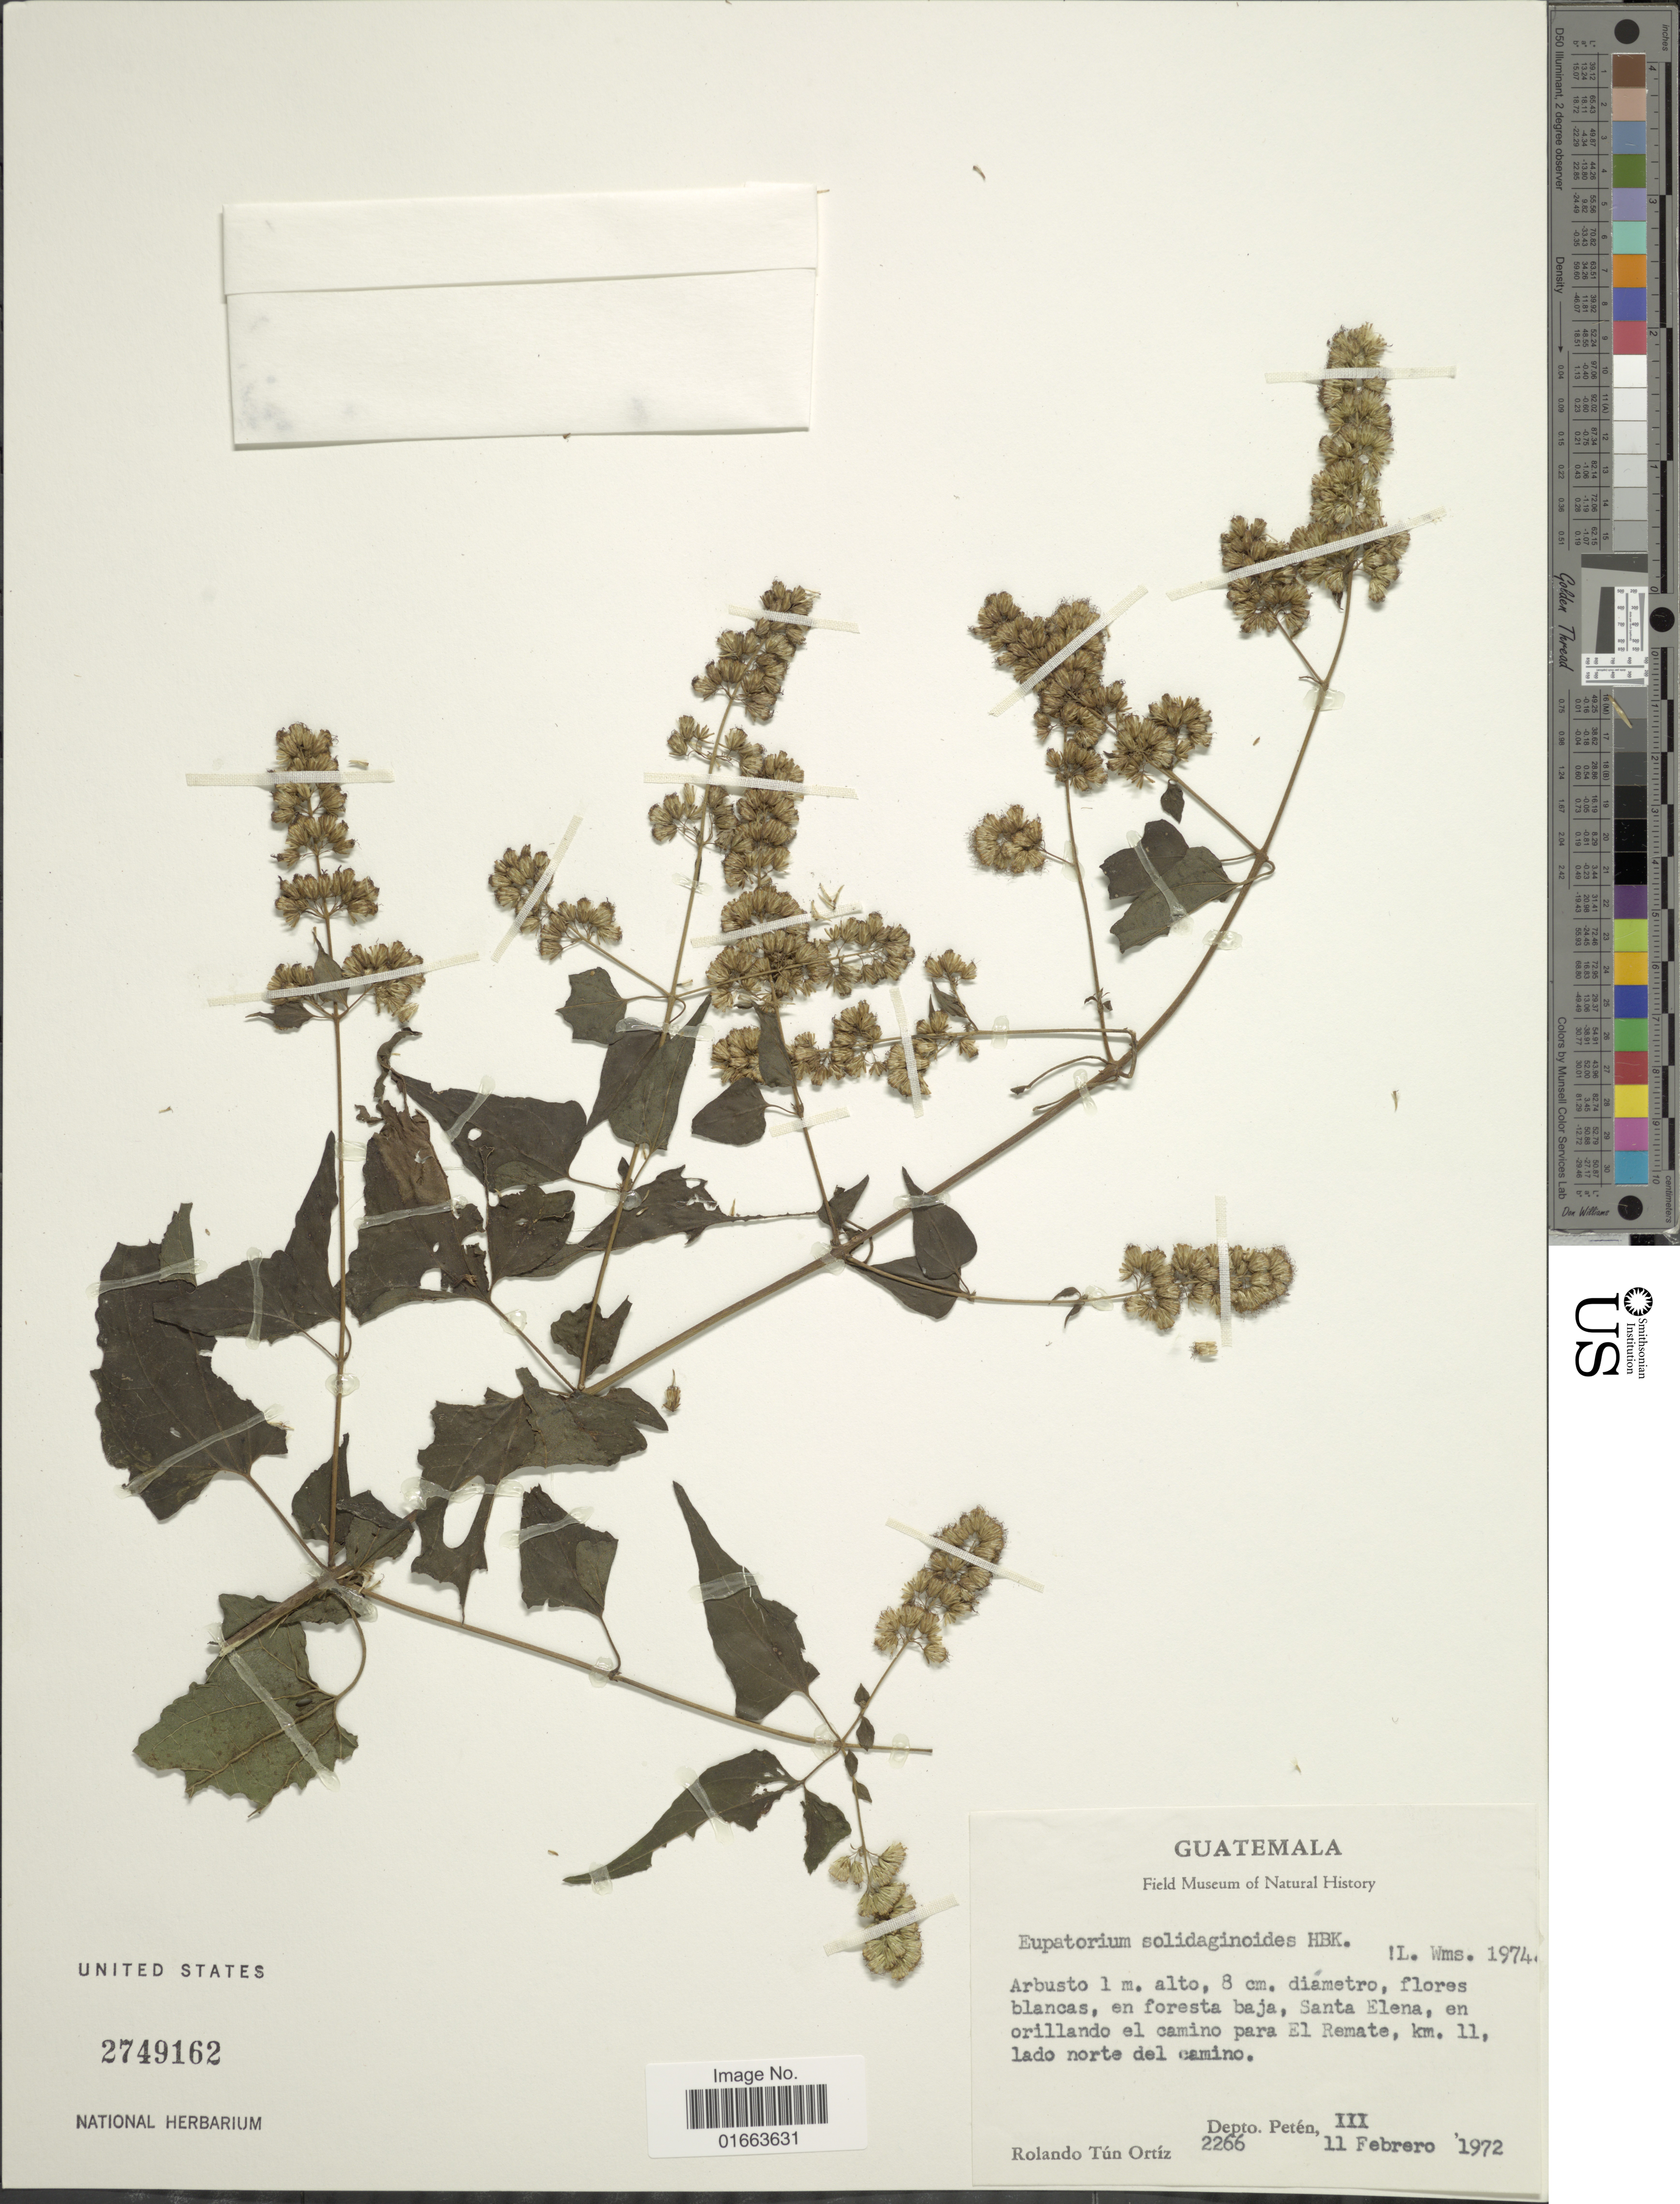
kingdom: Plantae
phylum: Tracheophyta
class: Magnoliopsida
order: Asterales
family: Asteraceae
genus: Koanophyllon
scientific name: Koanophyllon solidaginoides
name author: (Kunth) R.M. King & H. Rob.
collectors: R. T. Ortíz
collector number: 2266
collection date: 1972-02-11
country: Guatemala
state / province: El Petén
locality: En foresta baja, Santa Elena, en orillando el camino para El Remate, km. 11 lado norte del camino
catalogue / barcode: US 2749162